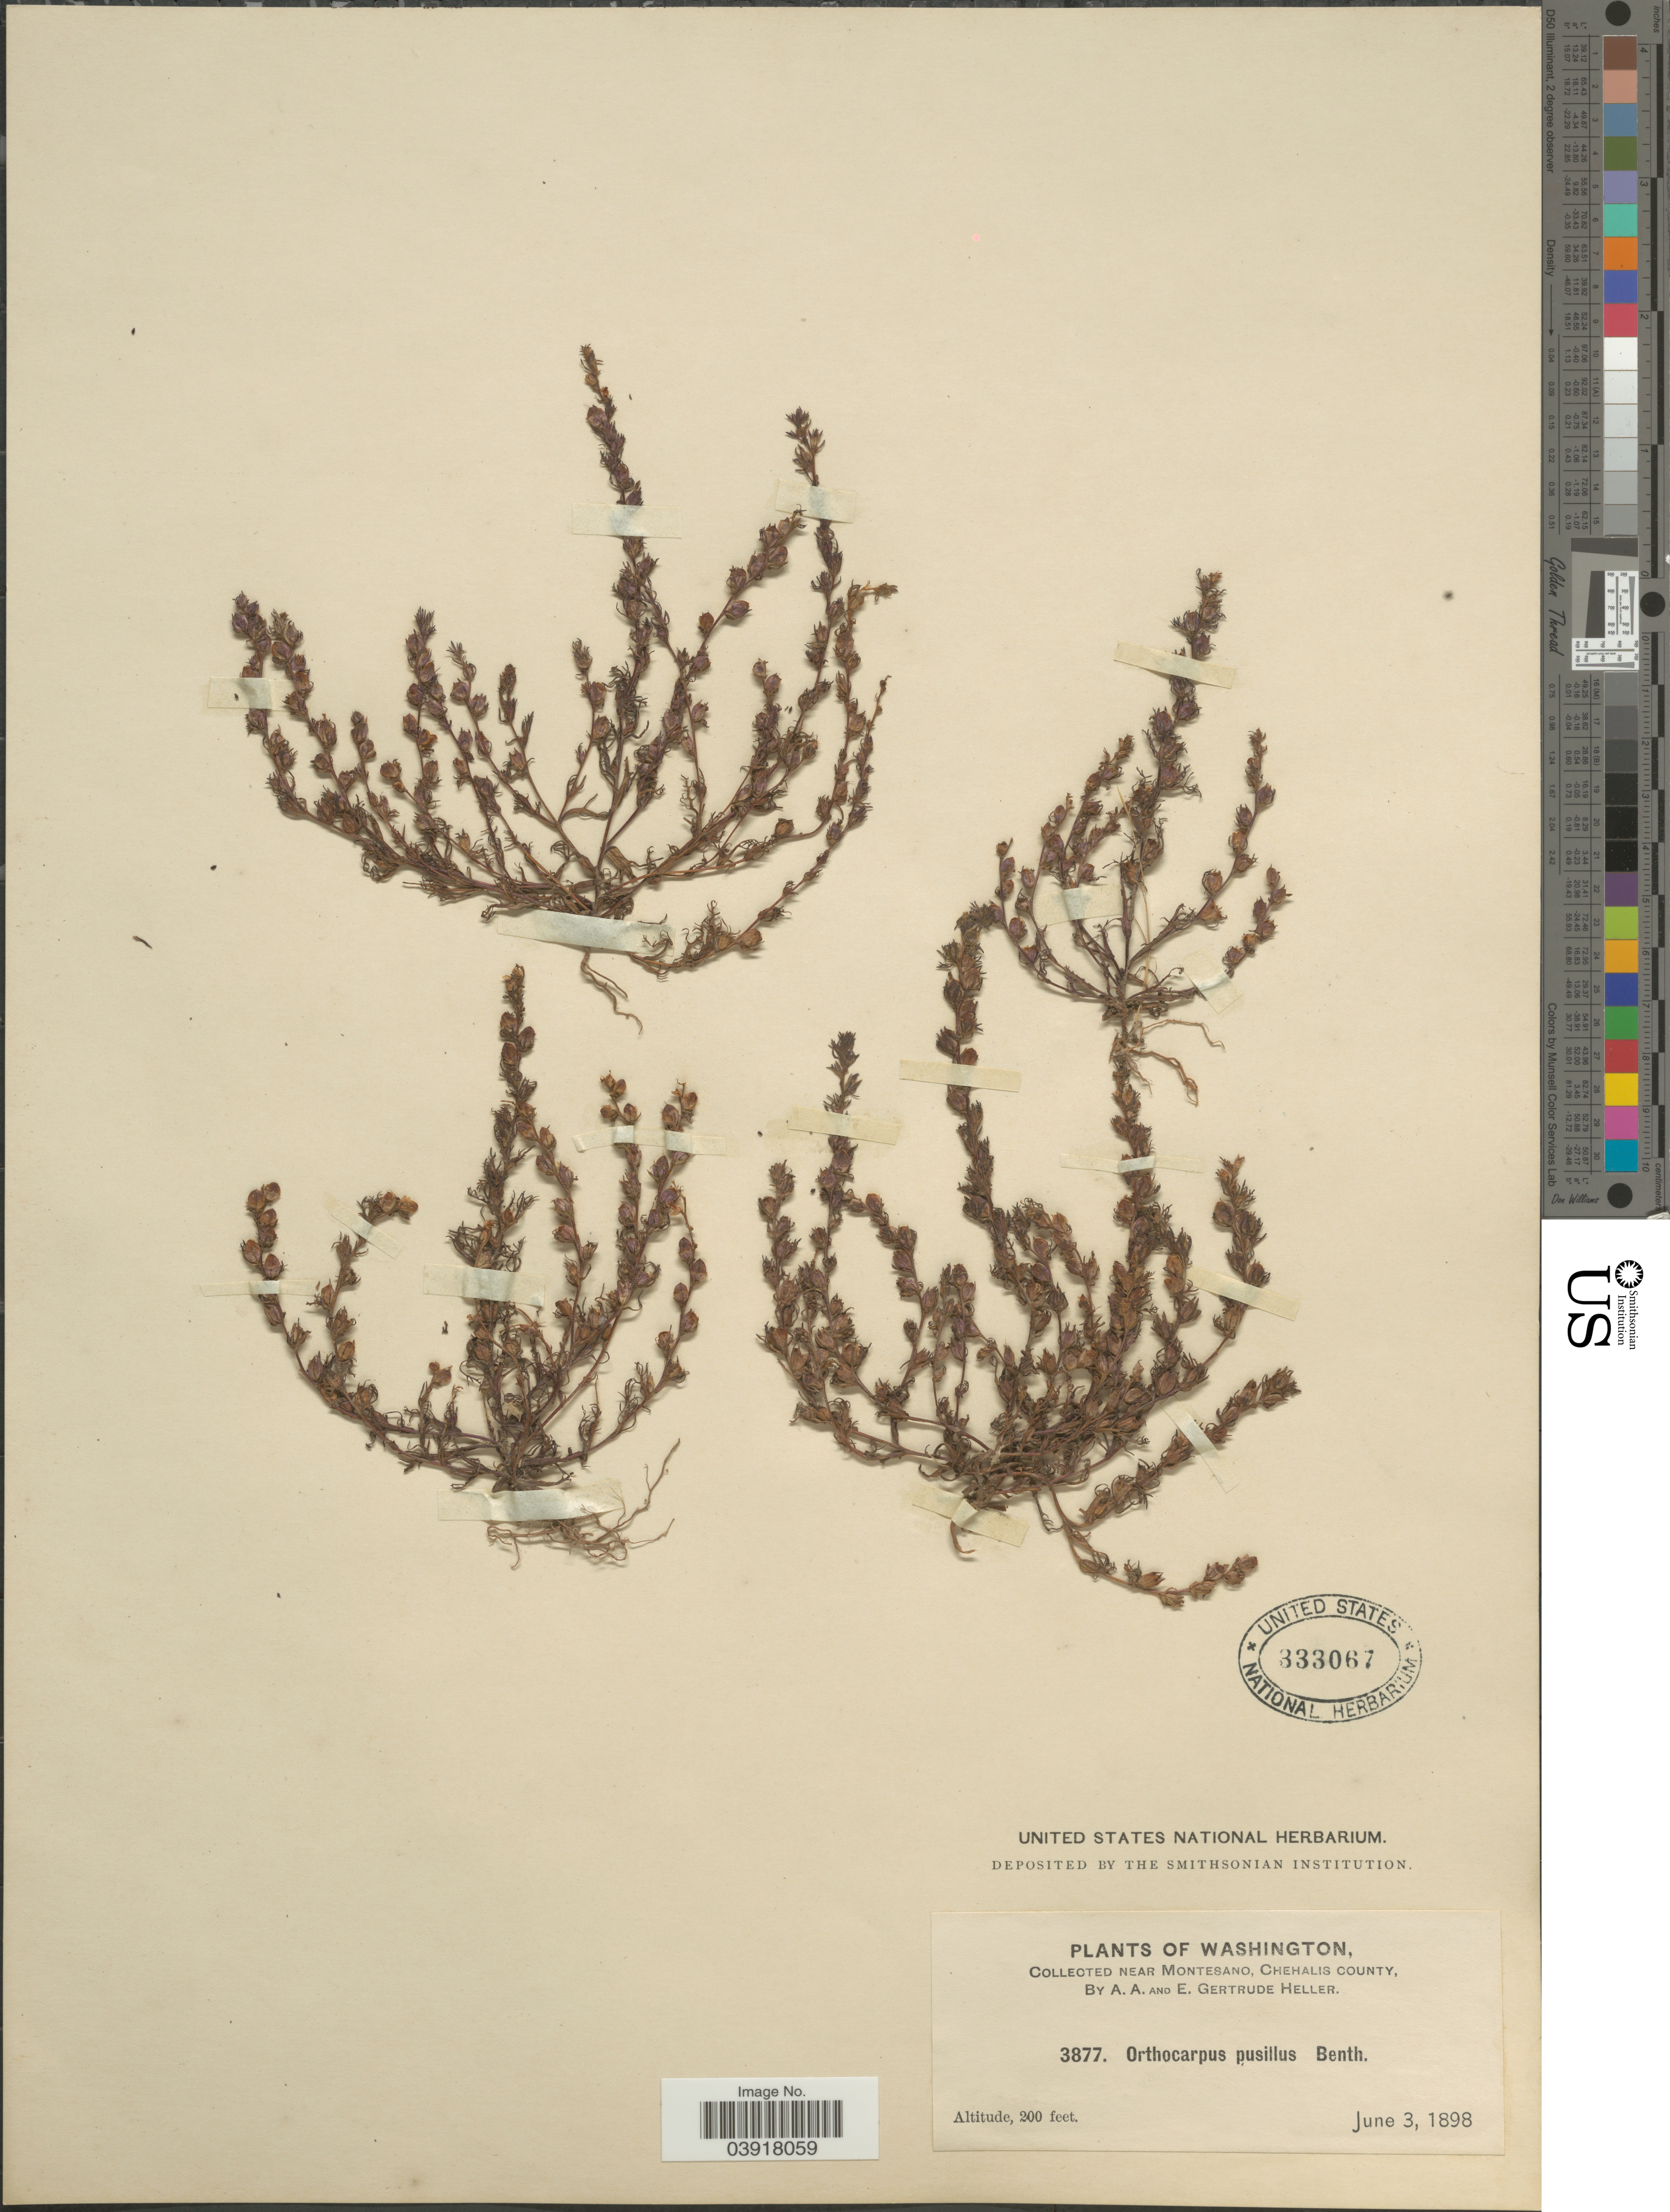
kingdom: Plantae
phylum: Tracheophyta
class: Magnoliopsida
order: Lamiales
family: Orobanchaceae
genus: Orthocarpus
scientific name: Orthocarpus pusillus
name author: Benth.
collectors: A. A. Heller & E. G. Heller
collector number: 3877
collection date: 1898-06-03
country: United States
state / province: Washington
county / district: Grays Harbor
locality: Near Montesano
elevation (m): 61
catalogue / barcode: US 333067